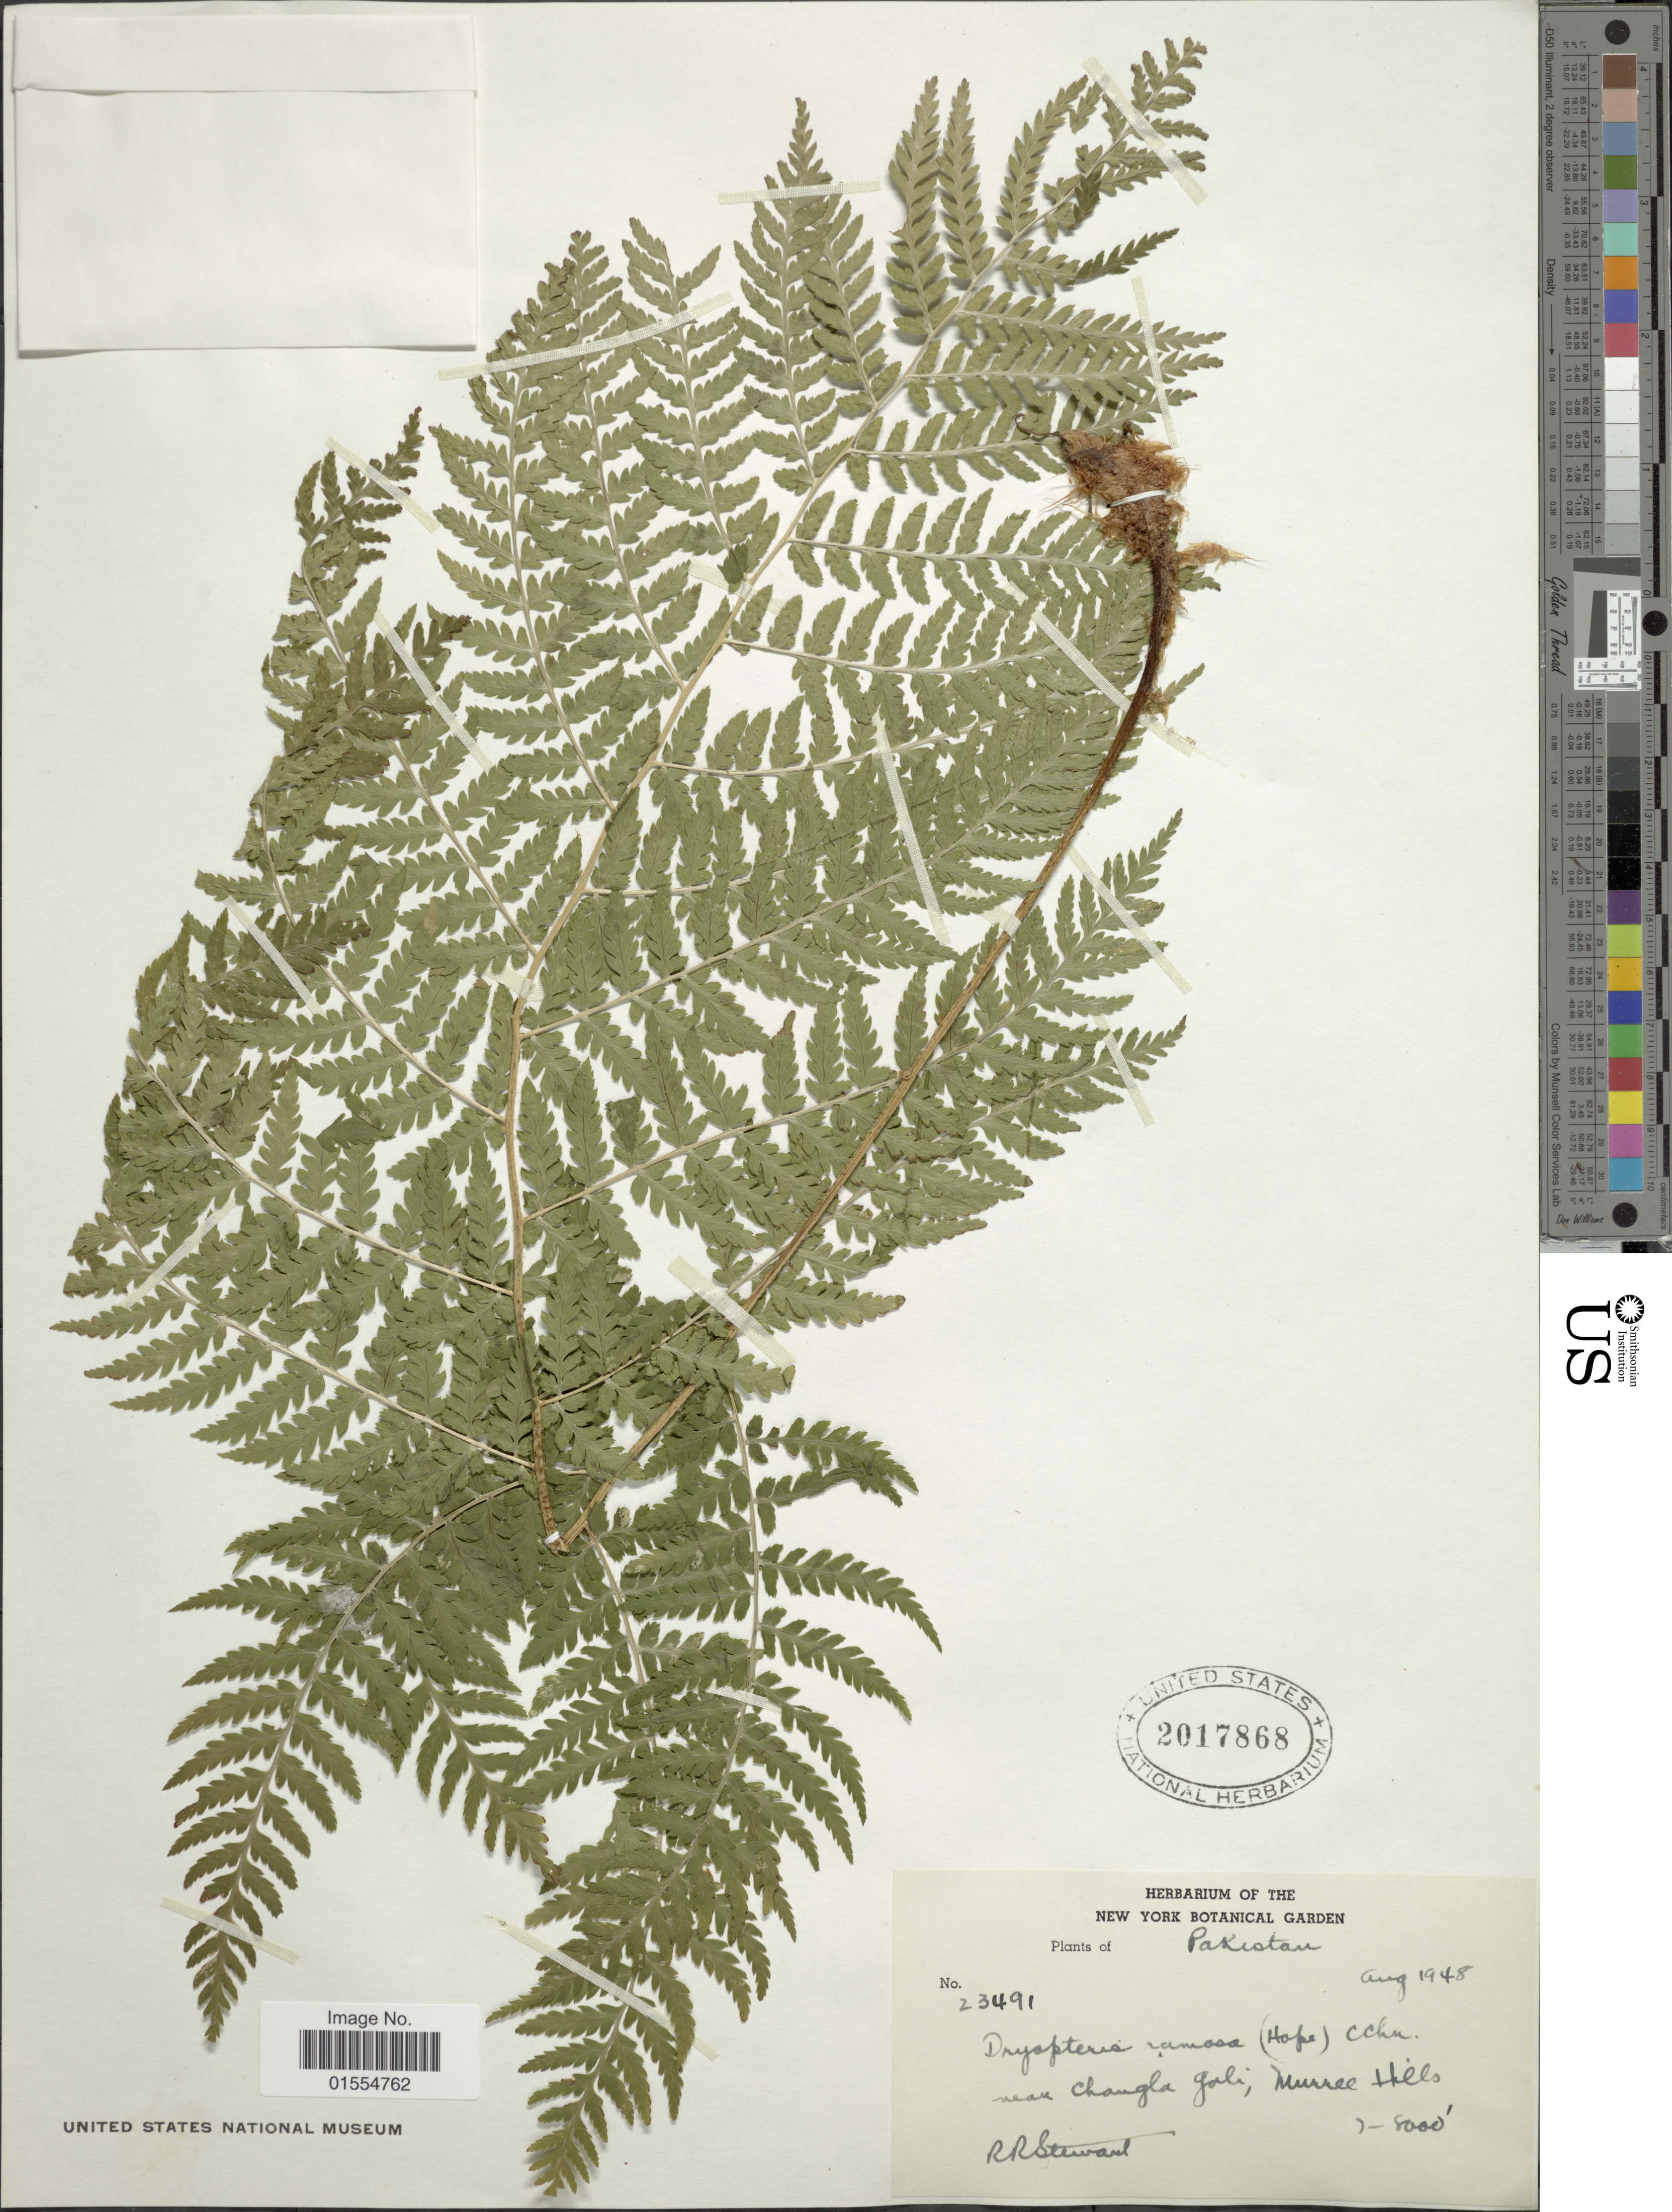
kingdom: Plantae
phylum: Tracheophyta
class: Polypodiopsida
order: Polypodiales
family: Dryopteridaceae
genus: Dryopteris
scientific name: Dryopteris ramosa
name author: (C. Hope) C. Chr.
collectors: R. R. Stewart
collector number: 23491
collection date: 1948-08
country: Pakistan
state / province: Khyber Pakhtunkhwa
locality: Pakistan, near Changla Gali, Murree Hills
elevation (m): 2134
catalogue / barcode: US 2017868